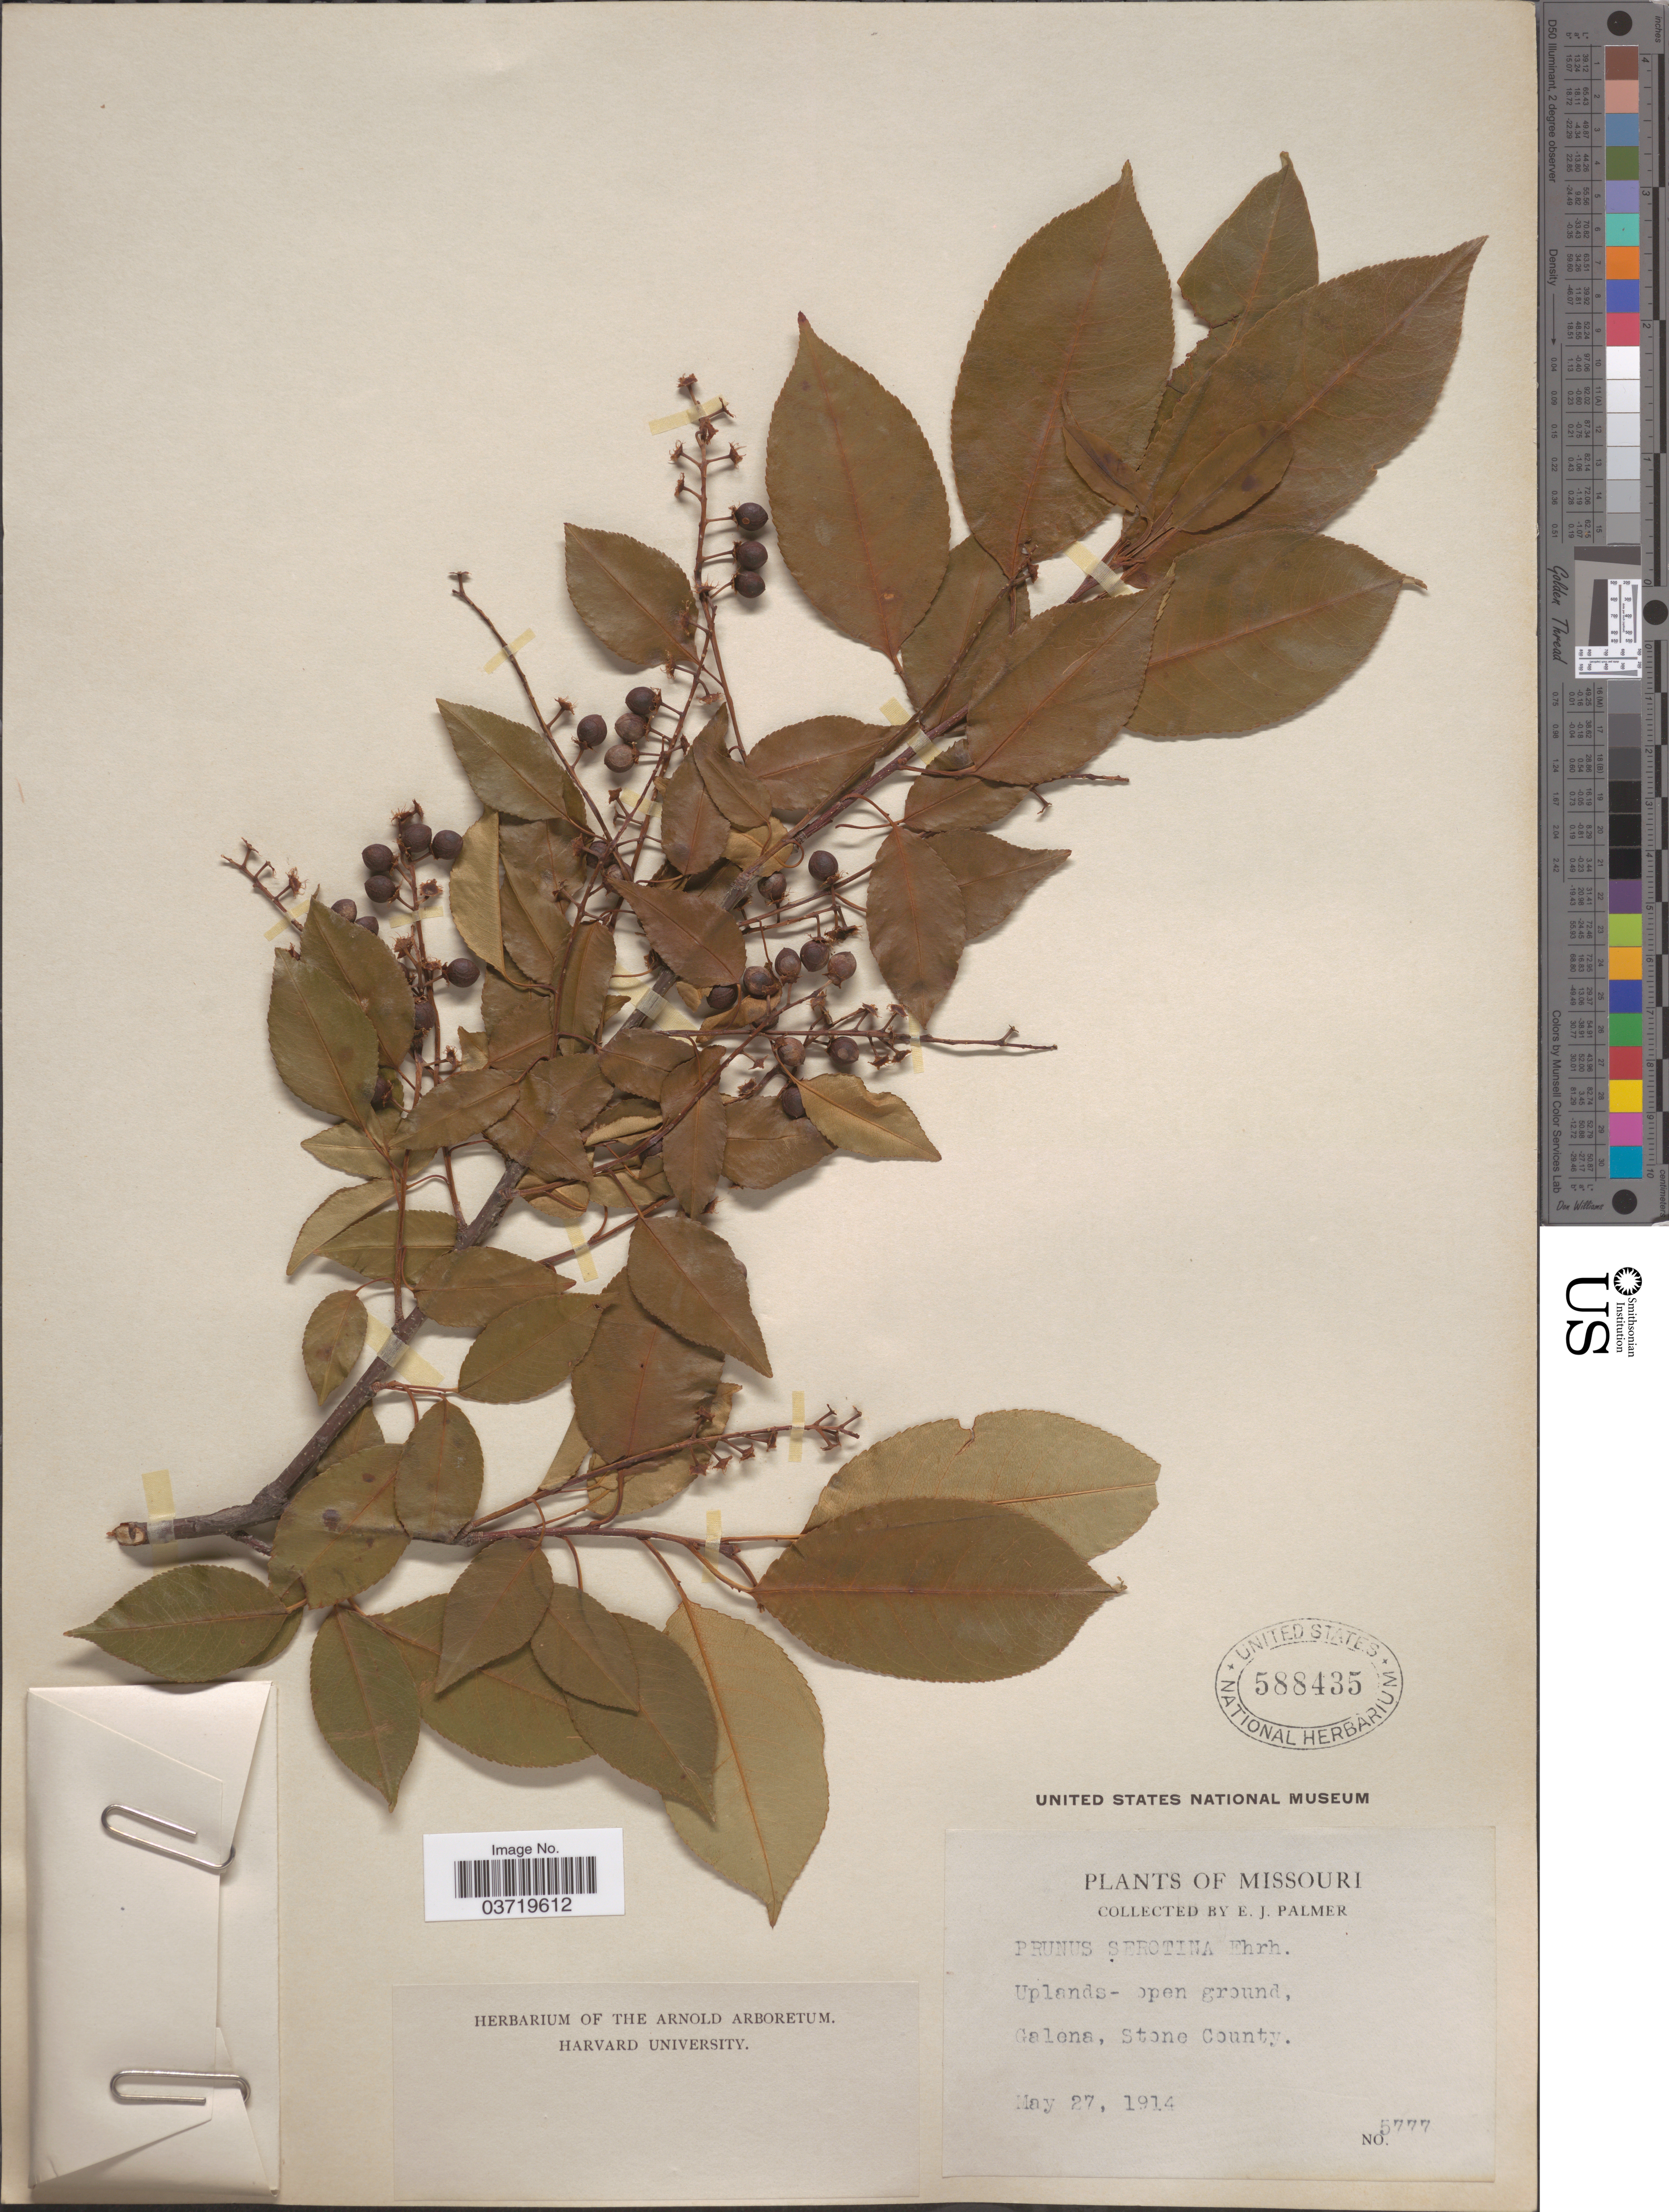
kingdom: Plantae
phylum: Tracheophyta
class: Magnoliopsida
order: Rosales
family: Rosaceae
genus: Prunus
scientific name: Prunus serotina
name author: Ehrh.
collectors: E. J. Palmer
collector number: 5777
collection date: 1914-05-27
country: United States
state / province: Missouri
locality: Uplands - Galens, Stone County.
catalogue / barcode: US 588435